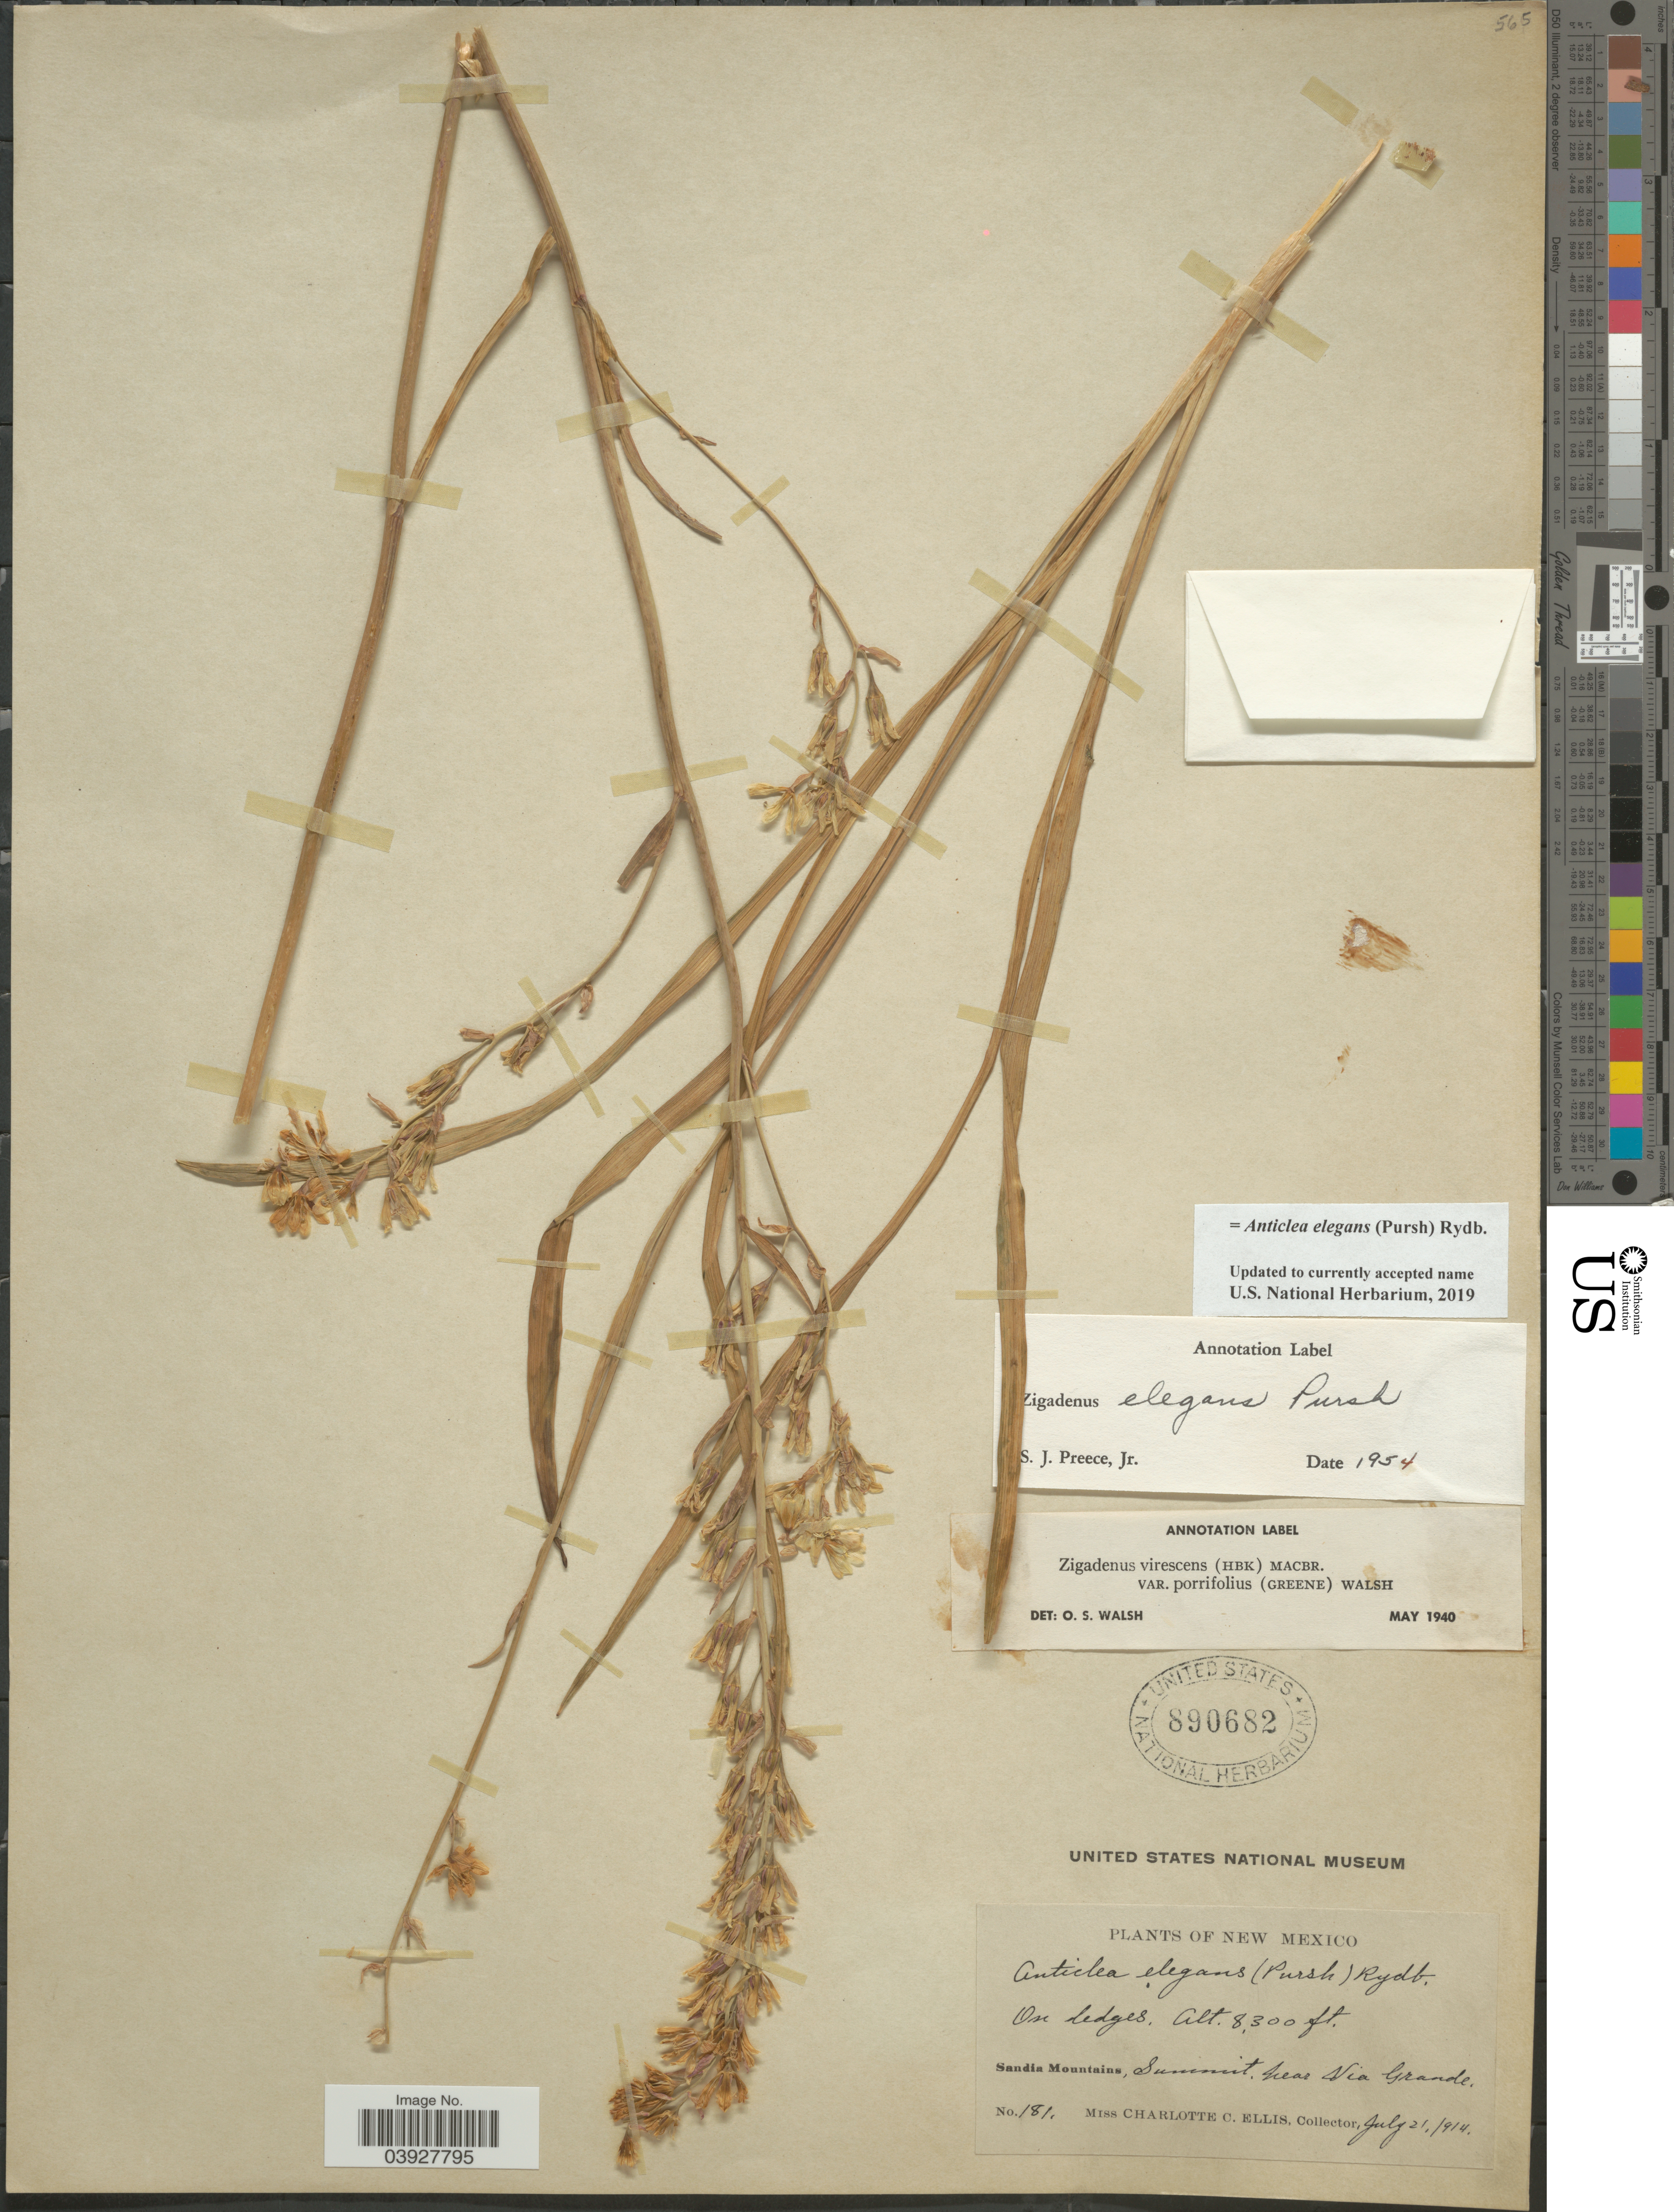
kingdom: Plantae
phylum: Tracheophyta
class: Liliopsida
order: Liliales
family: Melanthiaceae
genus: Anticlea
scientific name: Anticlea elegans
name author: (Pursh) Rydb.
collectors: C. C. Ellis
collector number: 181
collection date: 1914-07-21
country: United States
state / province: New Mexico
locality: On Ledges. Sandia Mountains, Summit, near Via Grande.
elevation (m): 2530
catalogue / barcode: US 890682